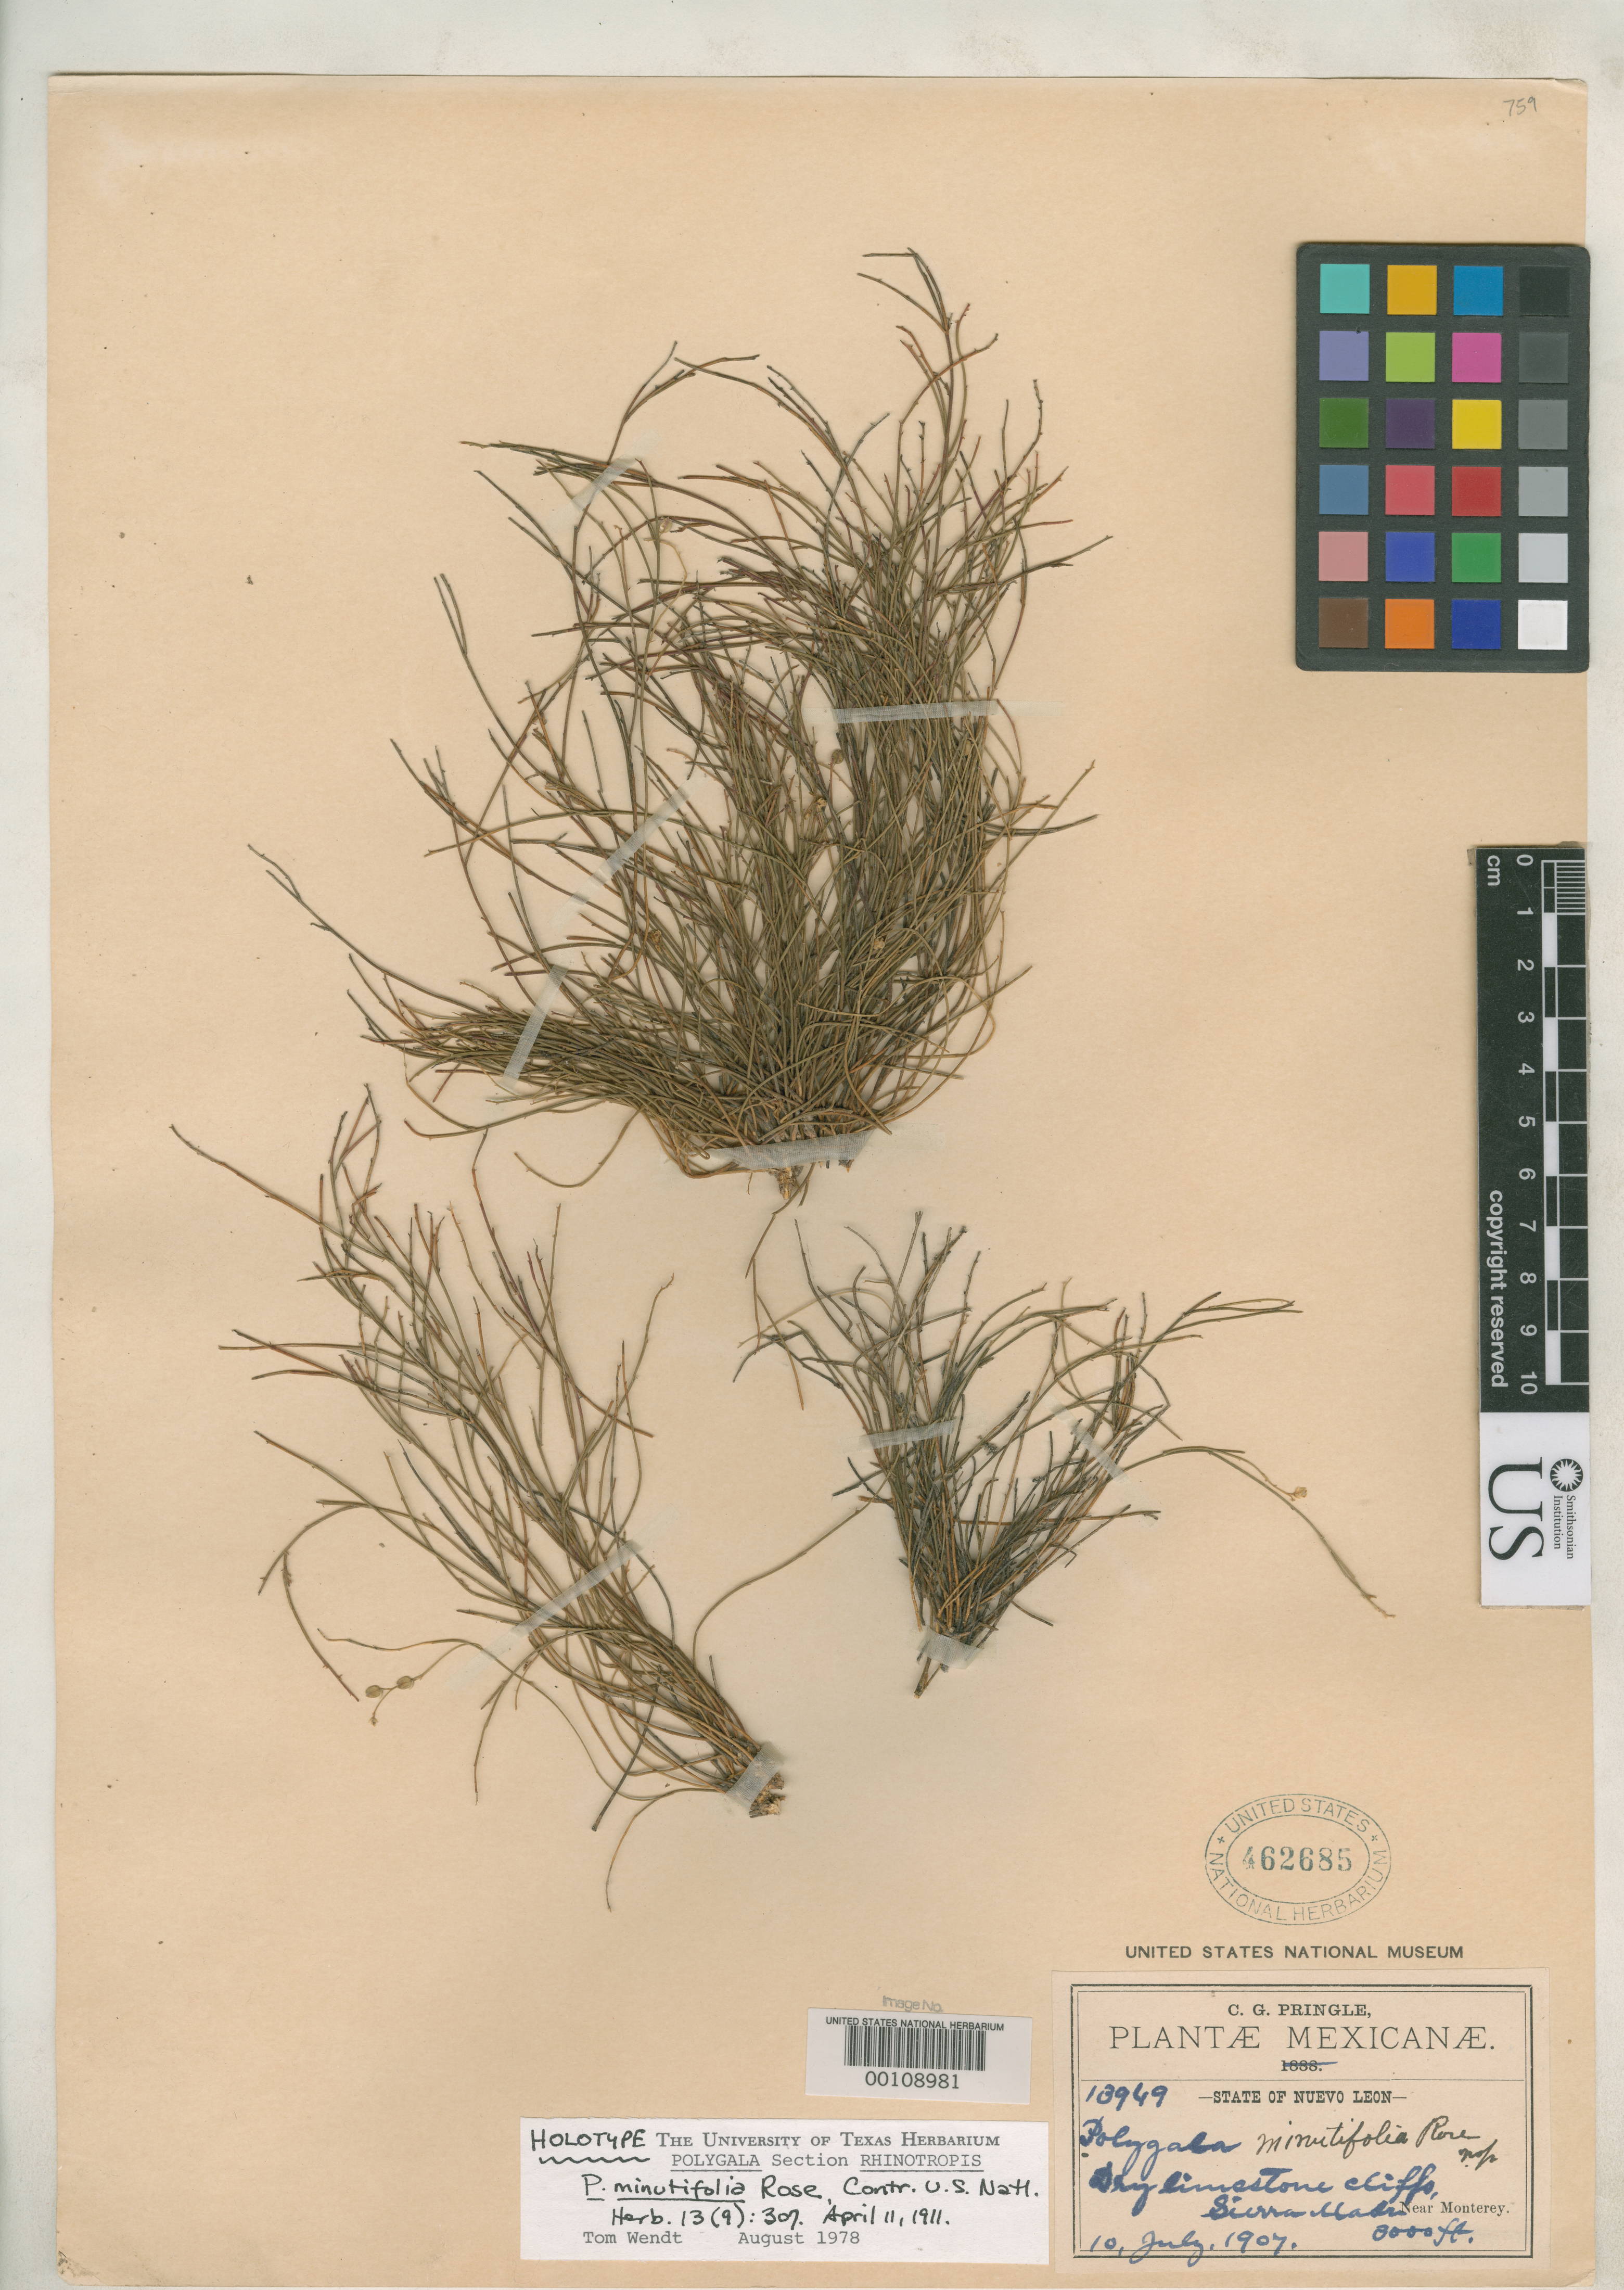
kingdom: Plantae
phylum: Tracheophyta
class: Magnoliopsida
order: Fabales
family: Polygalaceae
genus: Polygala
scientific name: Polygala minutifolia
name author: Rose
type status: Holotype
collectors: C. G. Pringle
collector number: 13949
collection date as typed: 10 Jul 1907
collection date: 1907-07-10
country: Mexico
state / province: Nuevo León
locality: Sierra Madre near Monterrey.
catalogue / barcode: US 462685